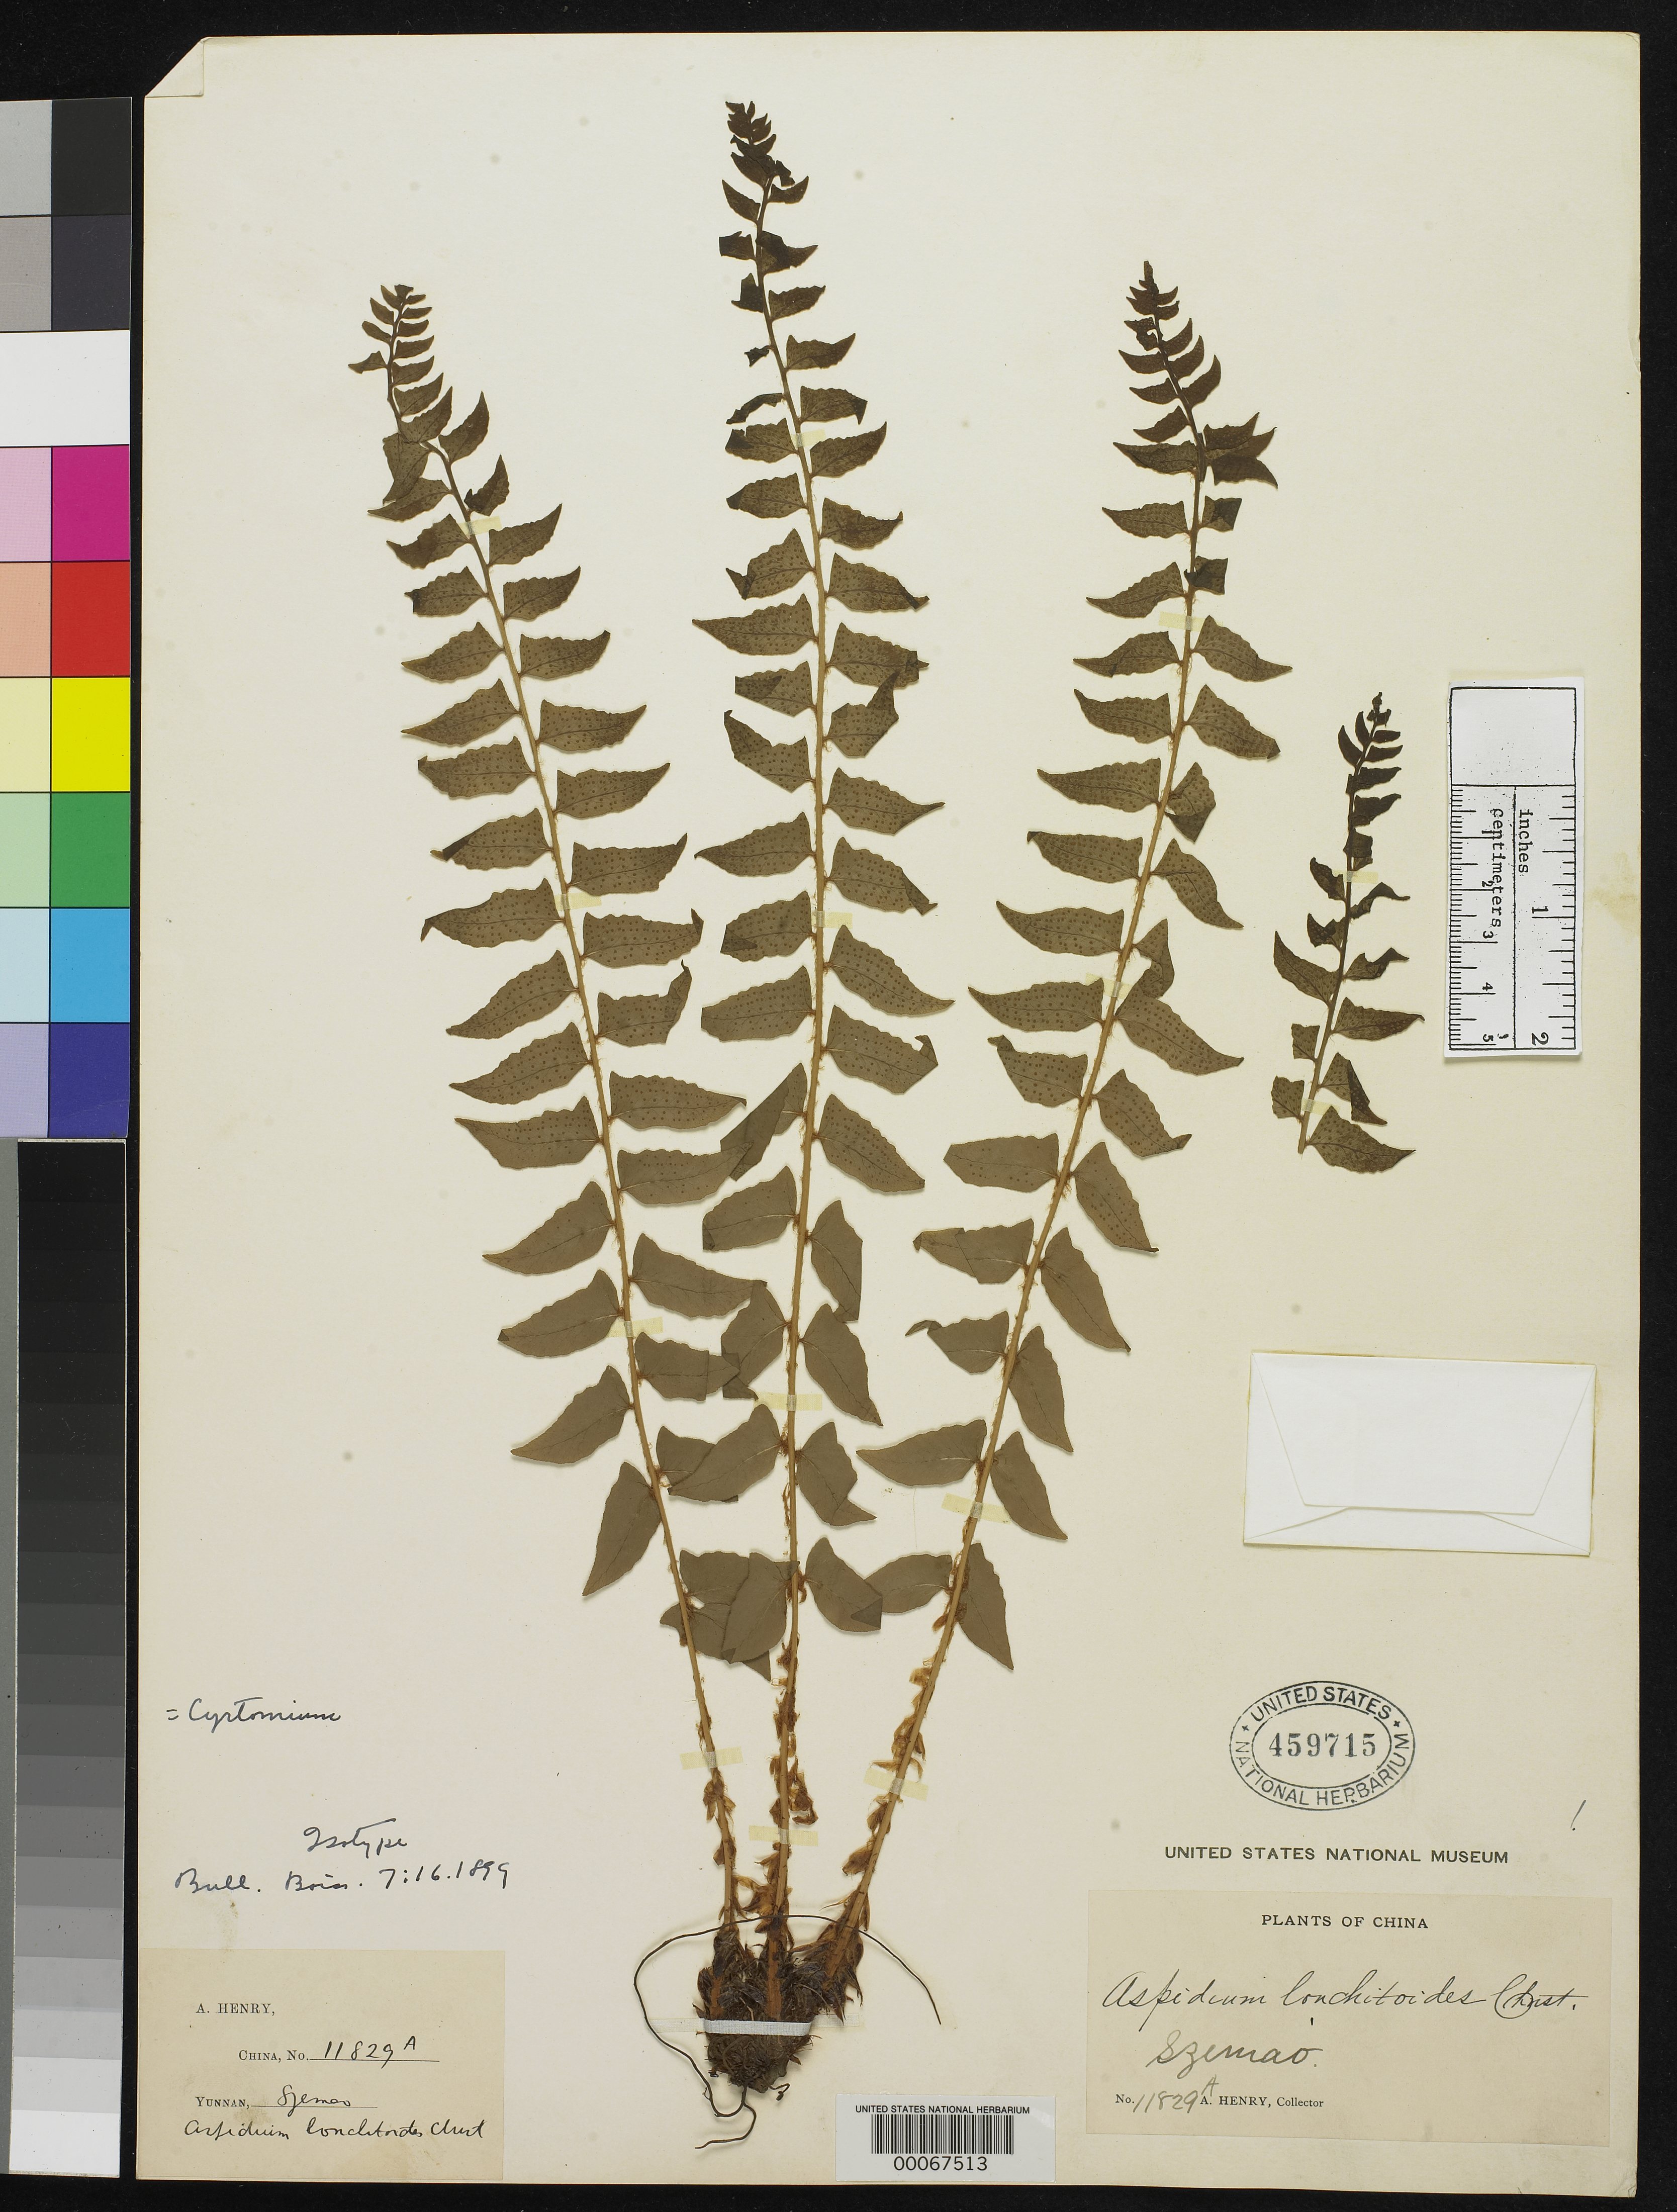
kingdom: Plantae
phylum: Tracheophyta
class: Polypodiopsida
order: Polypodiales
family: Tectariaceae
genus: Aspidium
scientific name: Aspidium lonchitoides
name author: Christ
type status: Type Collection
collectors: A. Henry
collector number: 11829 A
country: China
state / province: Yunnan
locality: Szemao.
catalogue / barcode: US 459715